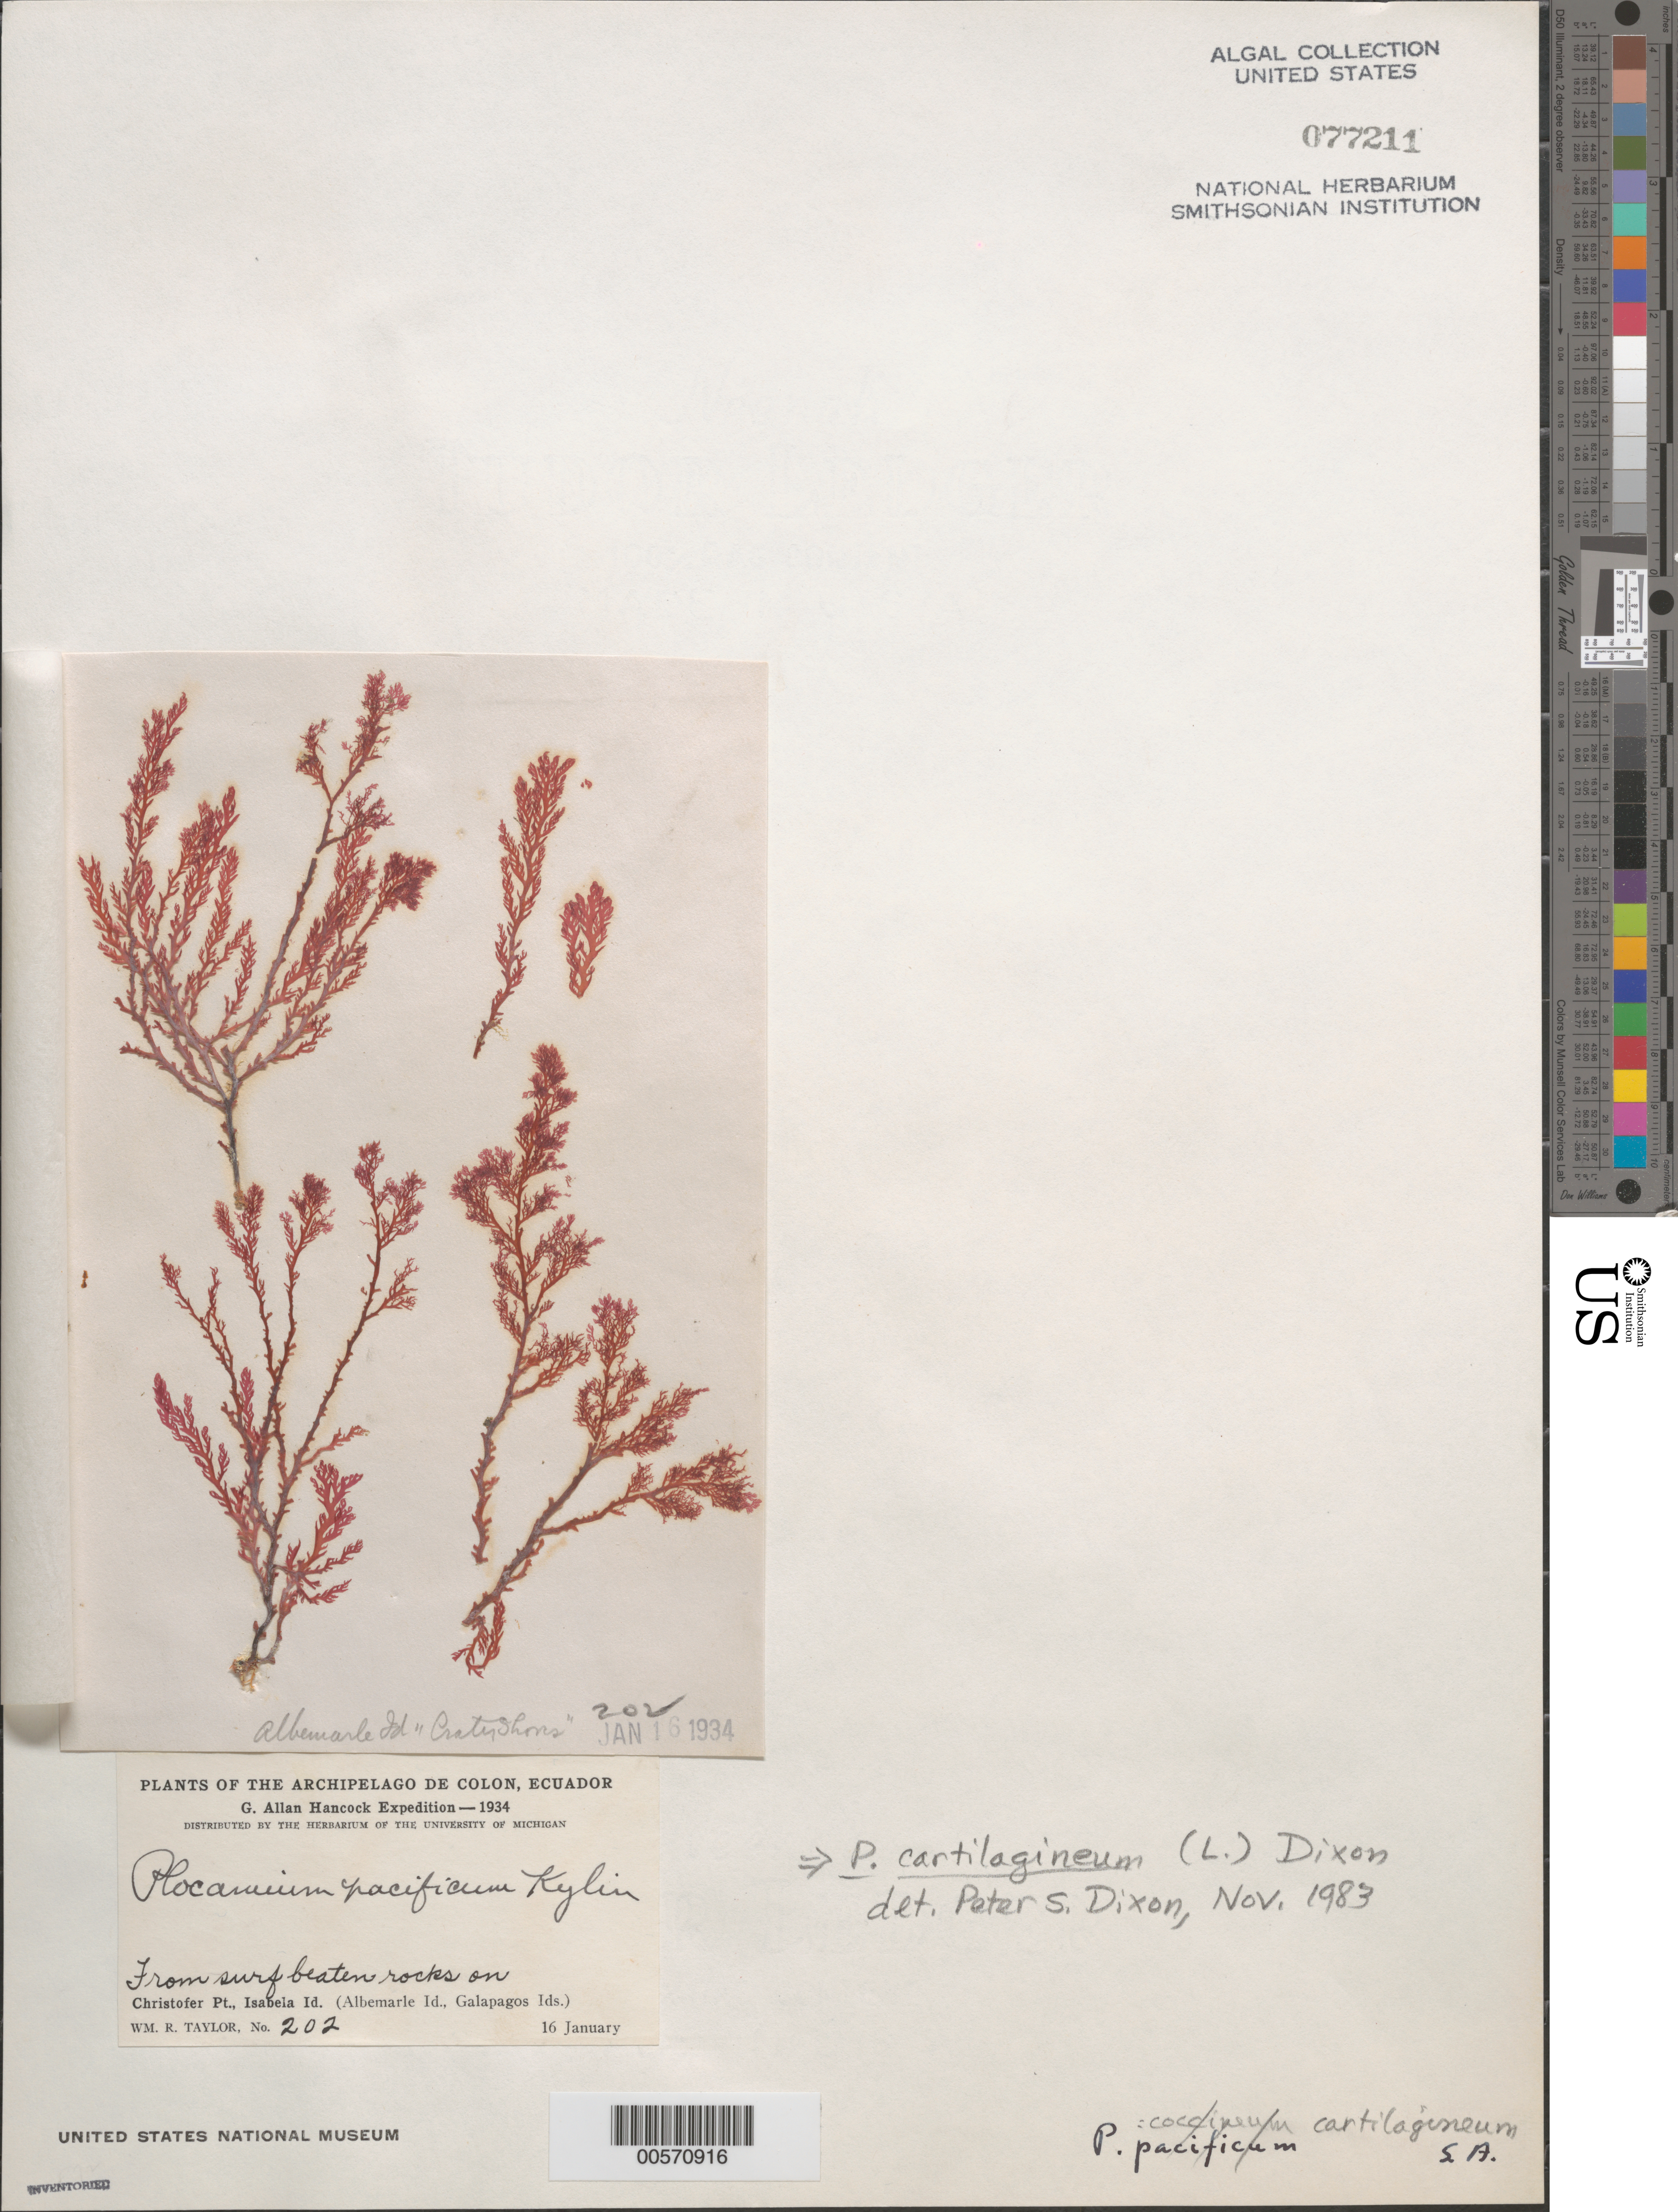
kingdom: Plantae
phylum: Rhodophyta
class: Florideophyceae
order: Plocamiales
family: Plocamiaceae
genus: Plocamium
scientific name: Plocamium cartilagineum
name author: (L.) P.S. Dixon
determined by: Dixon, P. S.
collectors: W. R. Taylor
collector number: WRT 34-202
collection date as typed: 16 Jan 1934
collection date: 1934-01-16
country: Ecuador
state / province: Colón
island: Isabela [Albemarle]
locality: Christofer Point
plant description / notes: G. Allan Hancock Expedition, 1934, as Plocamium pacificum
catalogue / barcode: US 77211